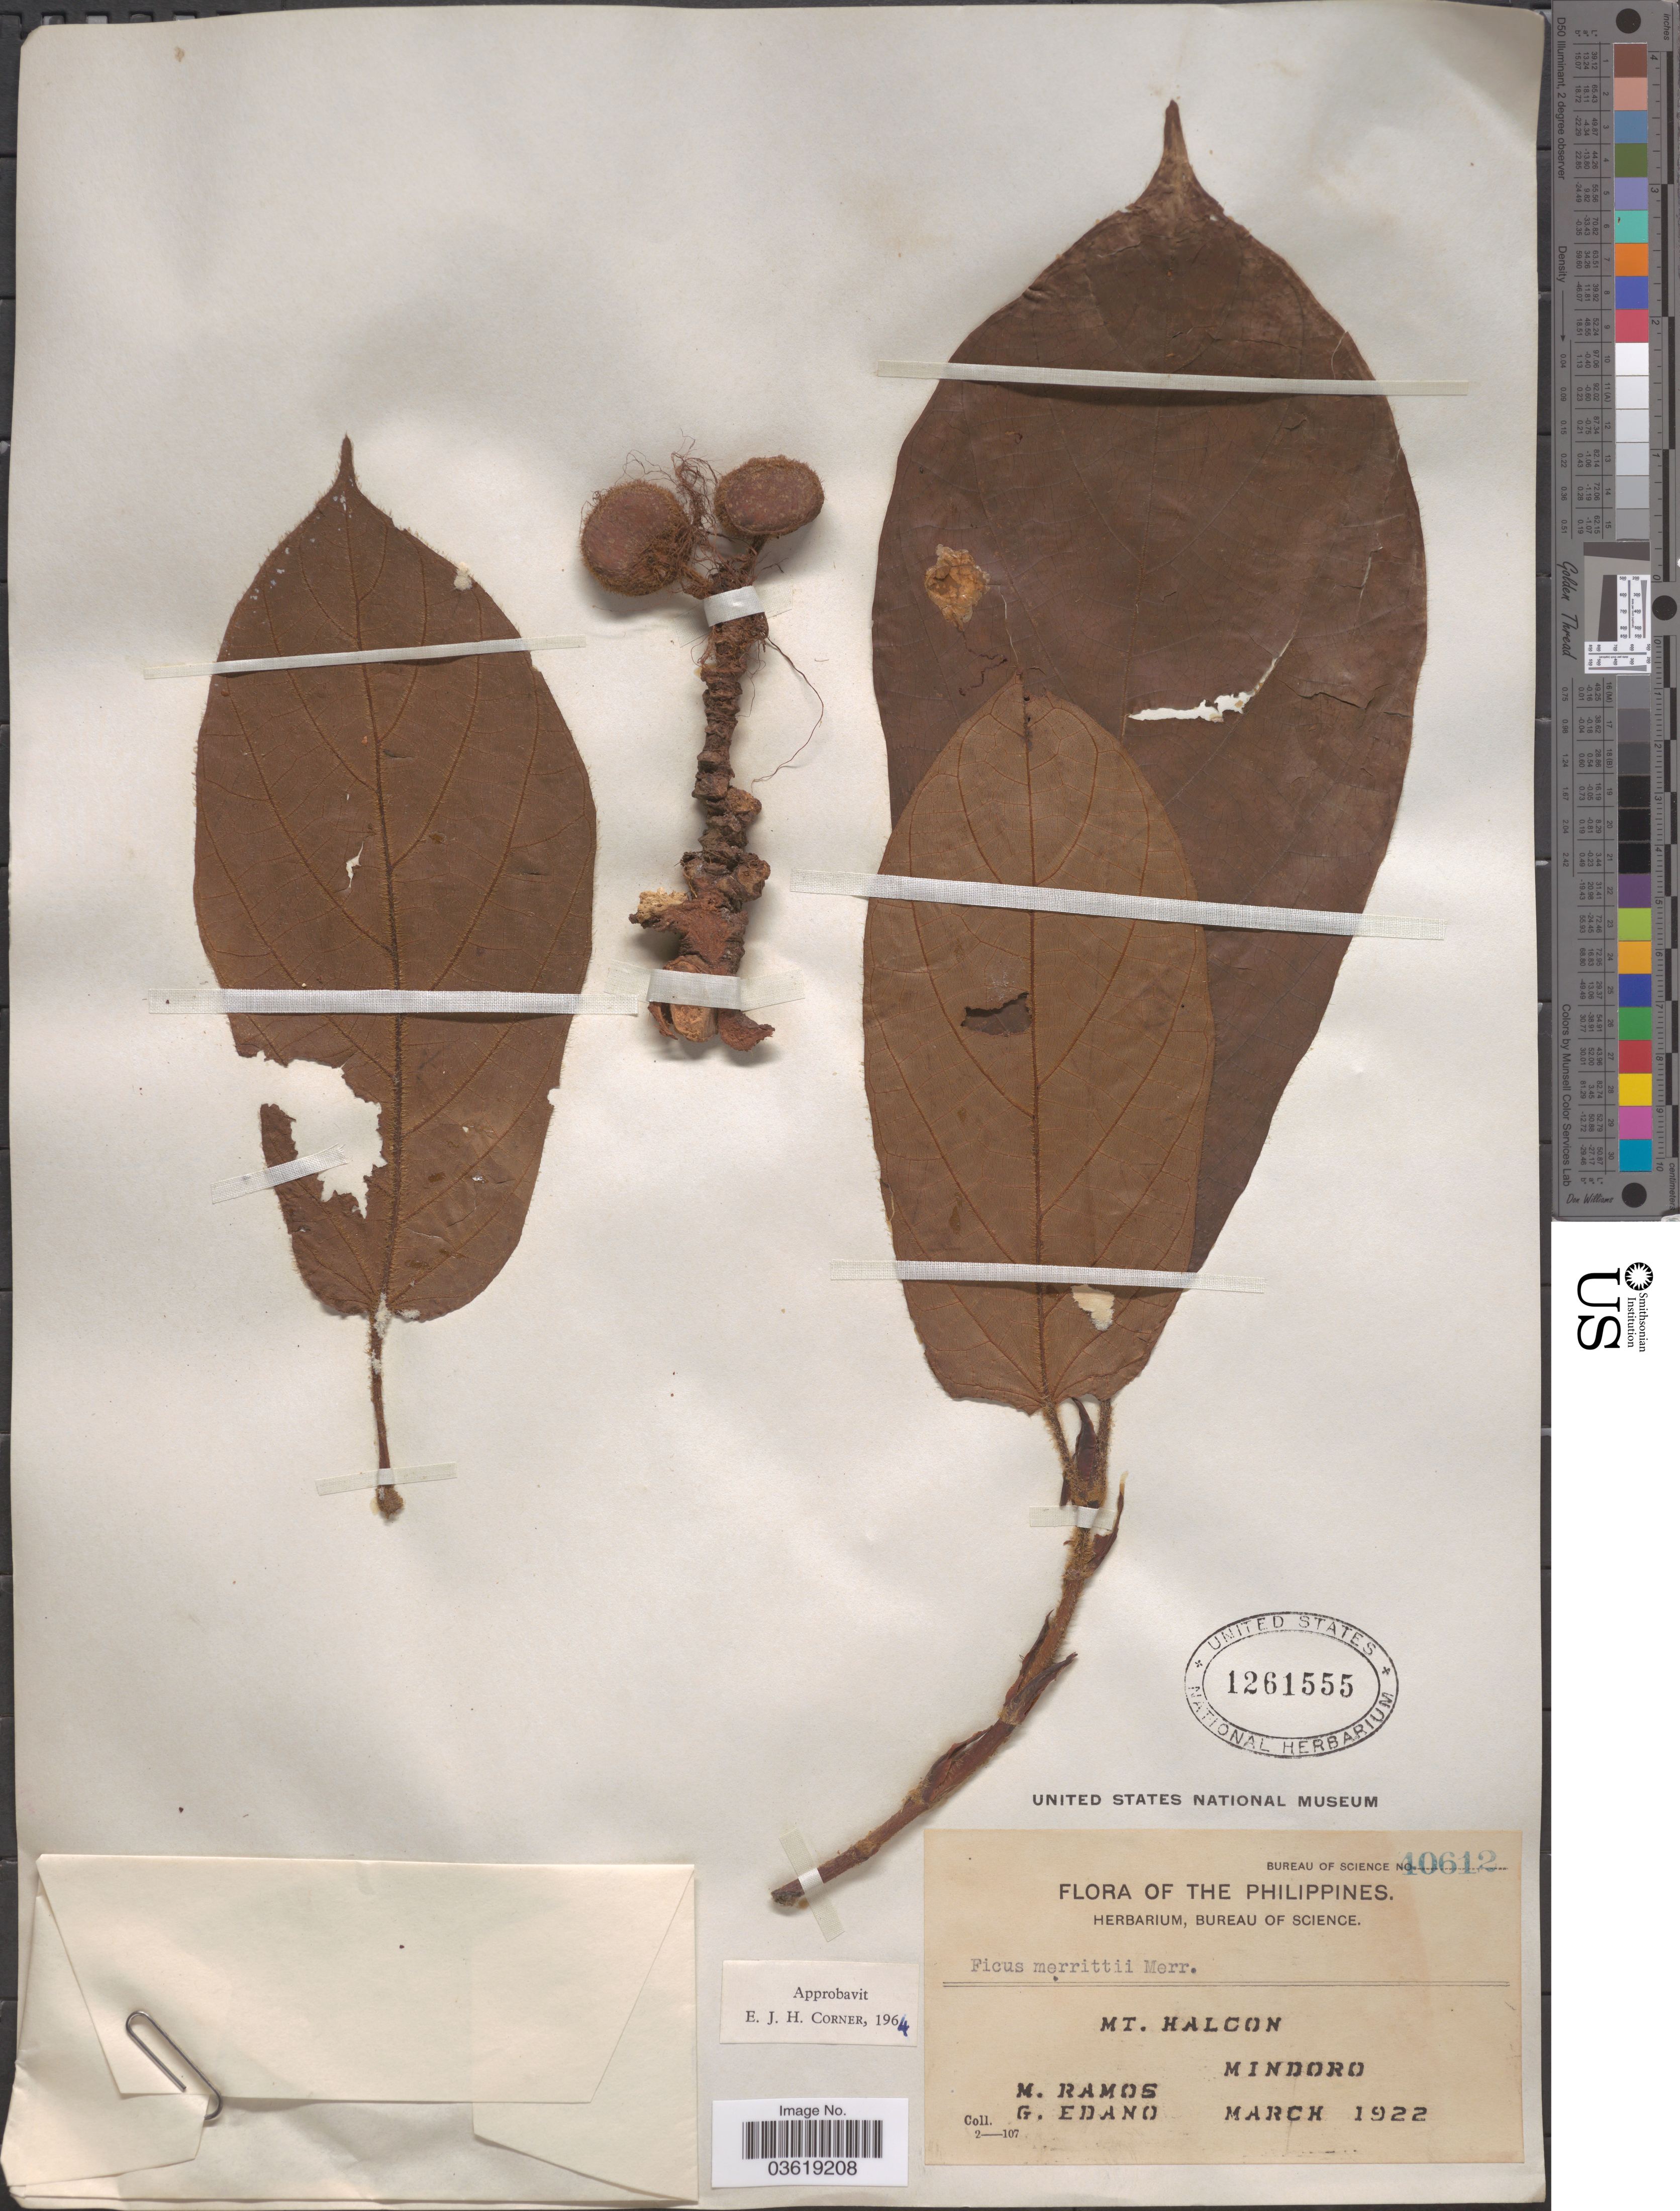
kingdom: Plantae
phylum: Tracheophyta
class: Magnoliopsida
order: Rosales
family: Moraceae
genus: Ficus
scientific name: Ficus merrittii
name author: Merr.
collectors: M. Ramos & G. Edaño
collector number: Bureau of Science 40612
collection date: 1922-03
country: Philippines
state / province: Mimaropa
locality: Mt. Halcon, Mindoro.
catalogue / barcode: US 1261555